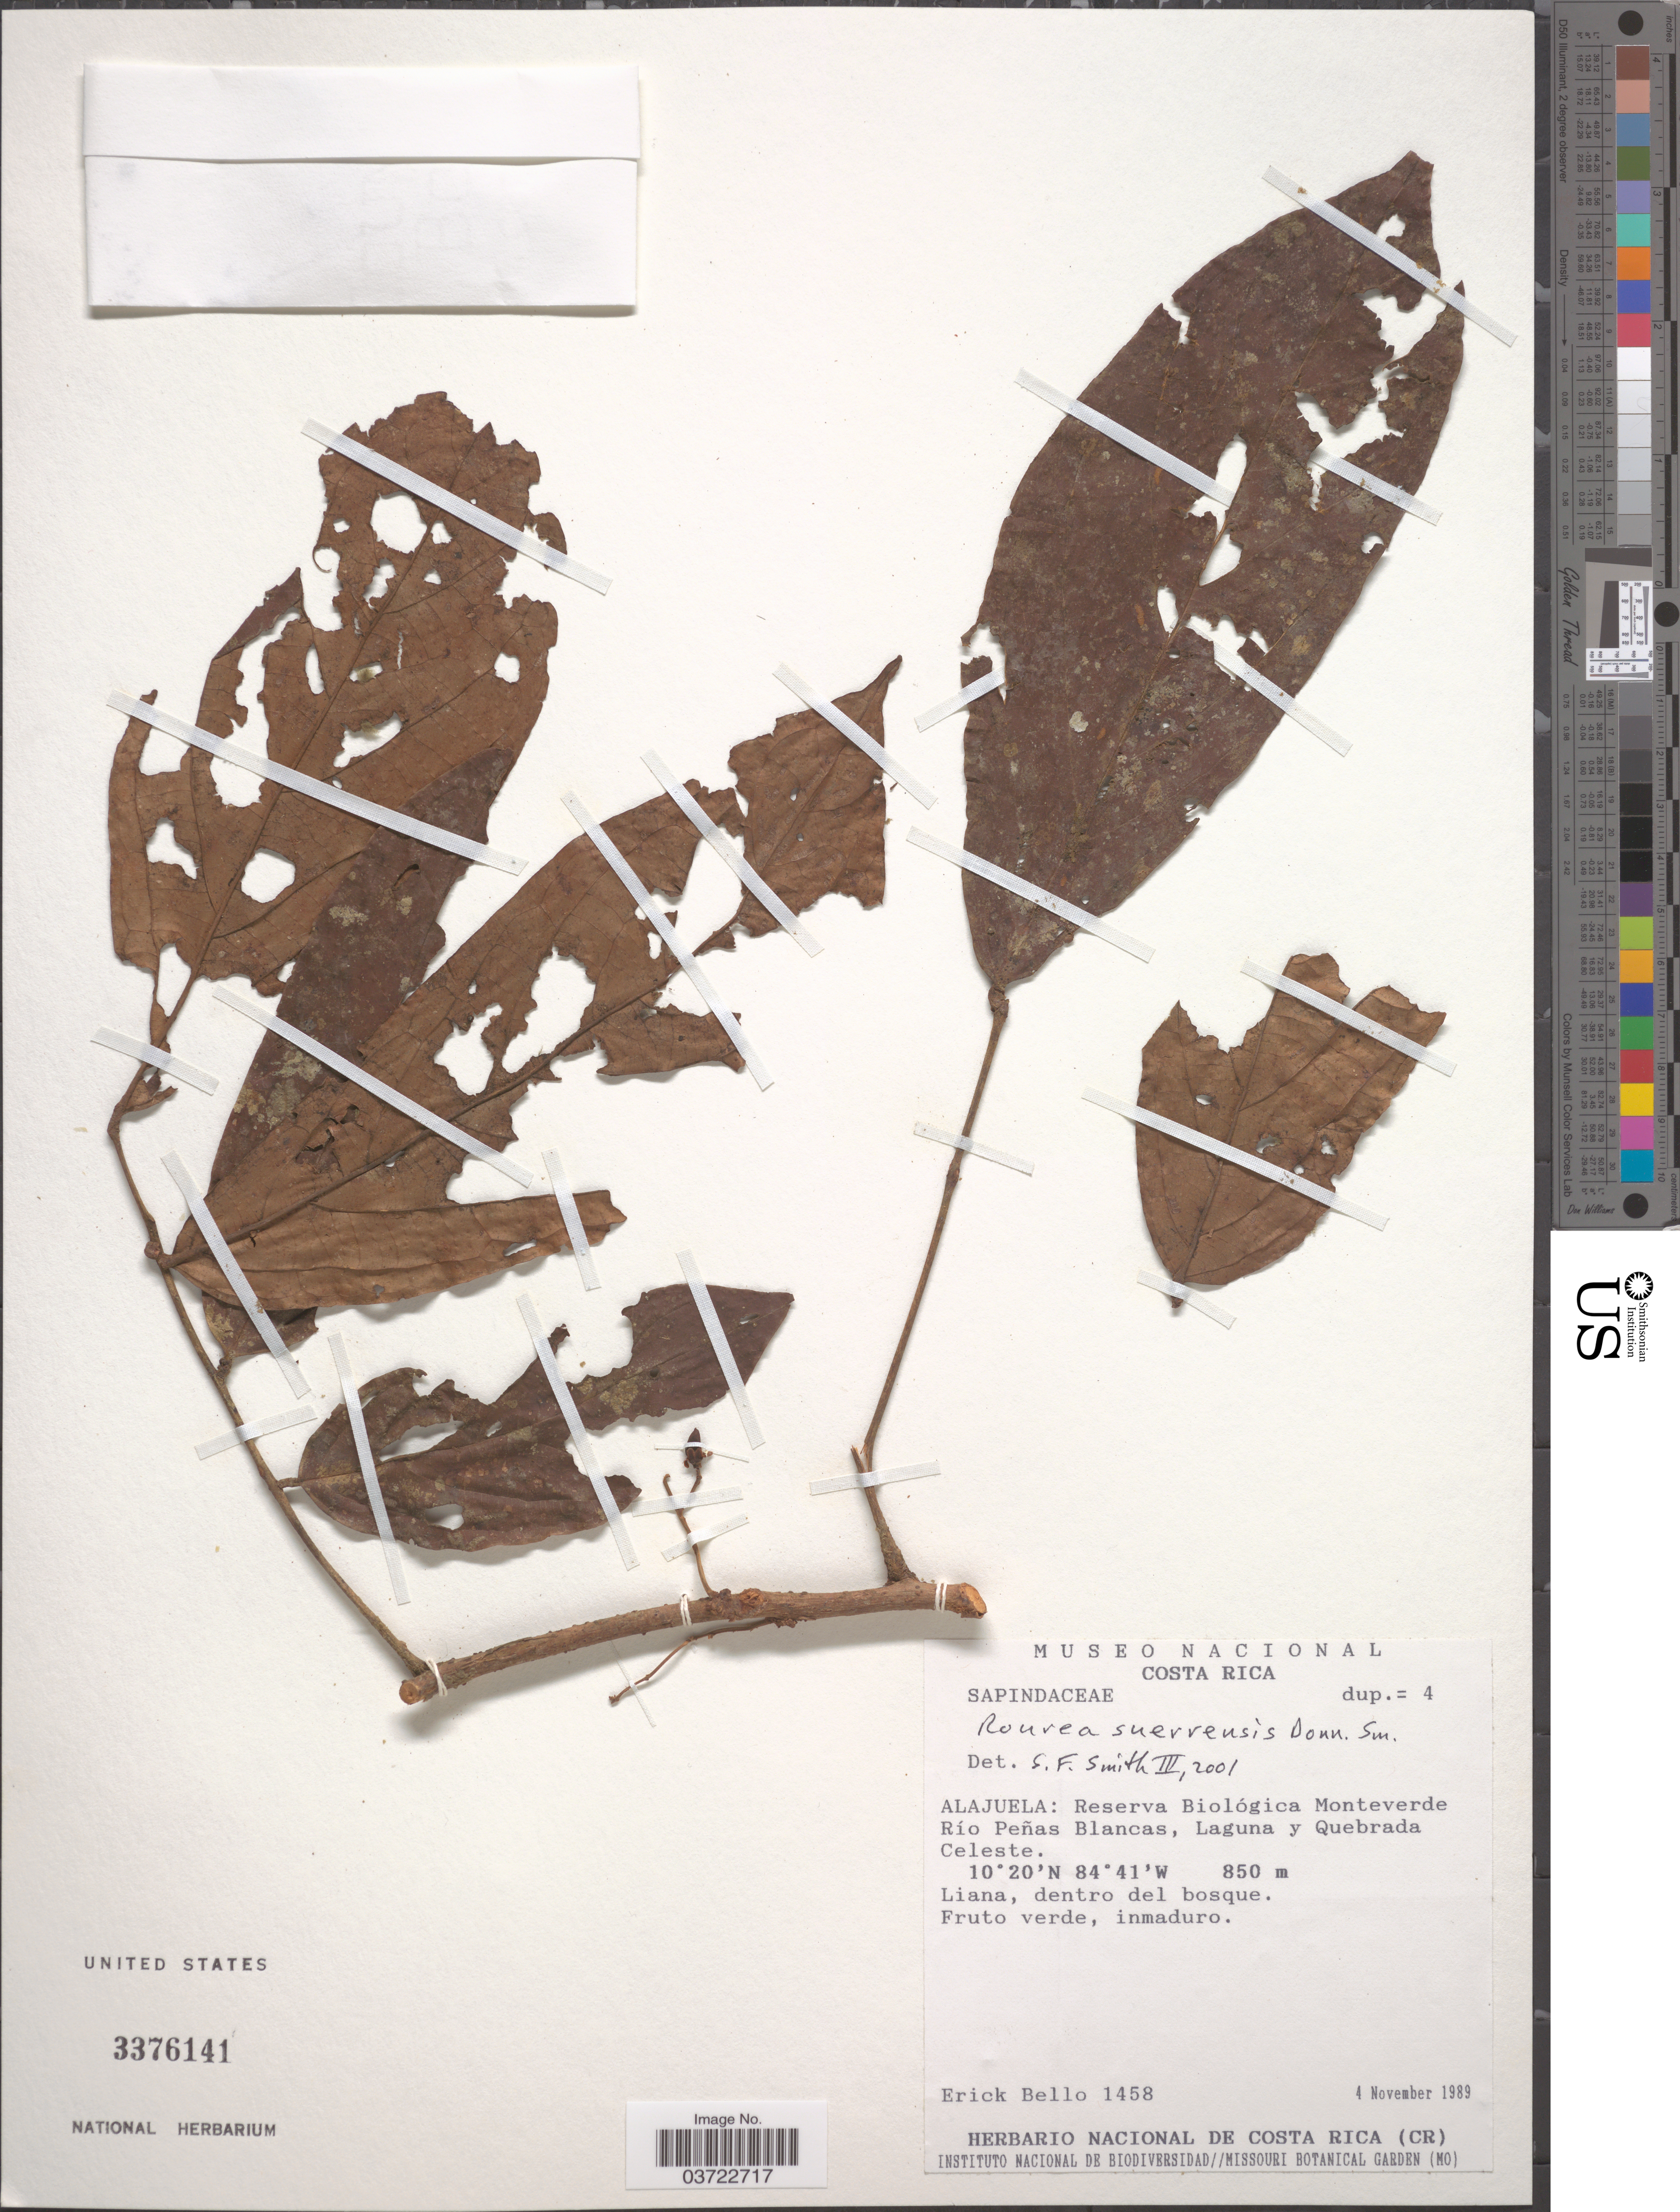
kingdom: Plantae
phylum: Tracheophyta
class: Magnoliopsida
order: Oxalidales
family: Connaraceae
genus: Rourea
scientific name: Rourea suerrensis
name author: Donn. Sm.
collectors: E. Bello C.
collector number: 1458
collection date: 1989-11-04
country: Costa Rica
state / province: Alajuela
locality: Reserva Biológica Monteverde Río Peñas Blancas, Laguna y Quebrada Celeste.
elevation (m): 850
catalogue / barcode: US 3376141